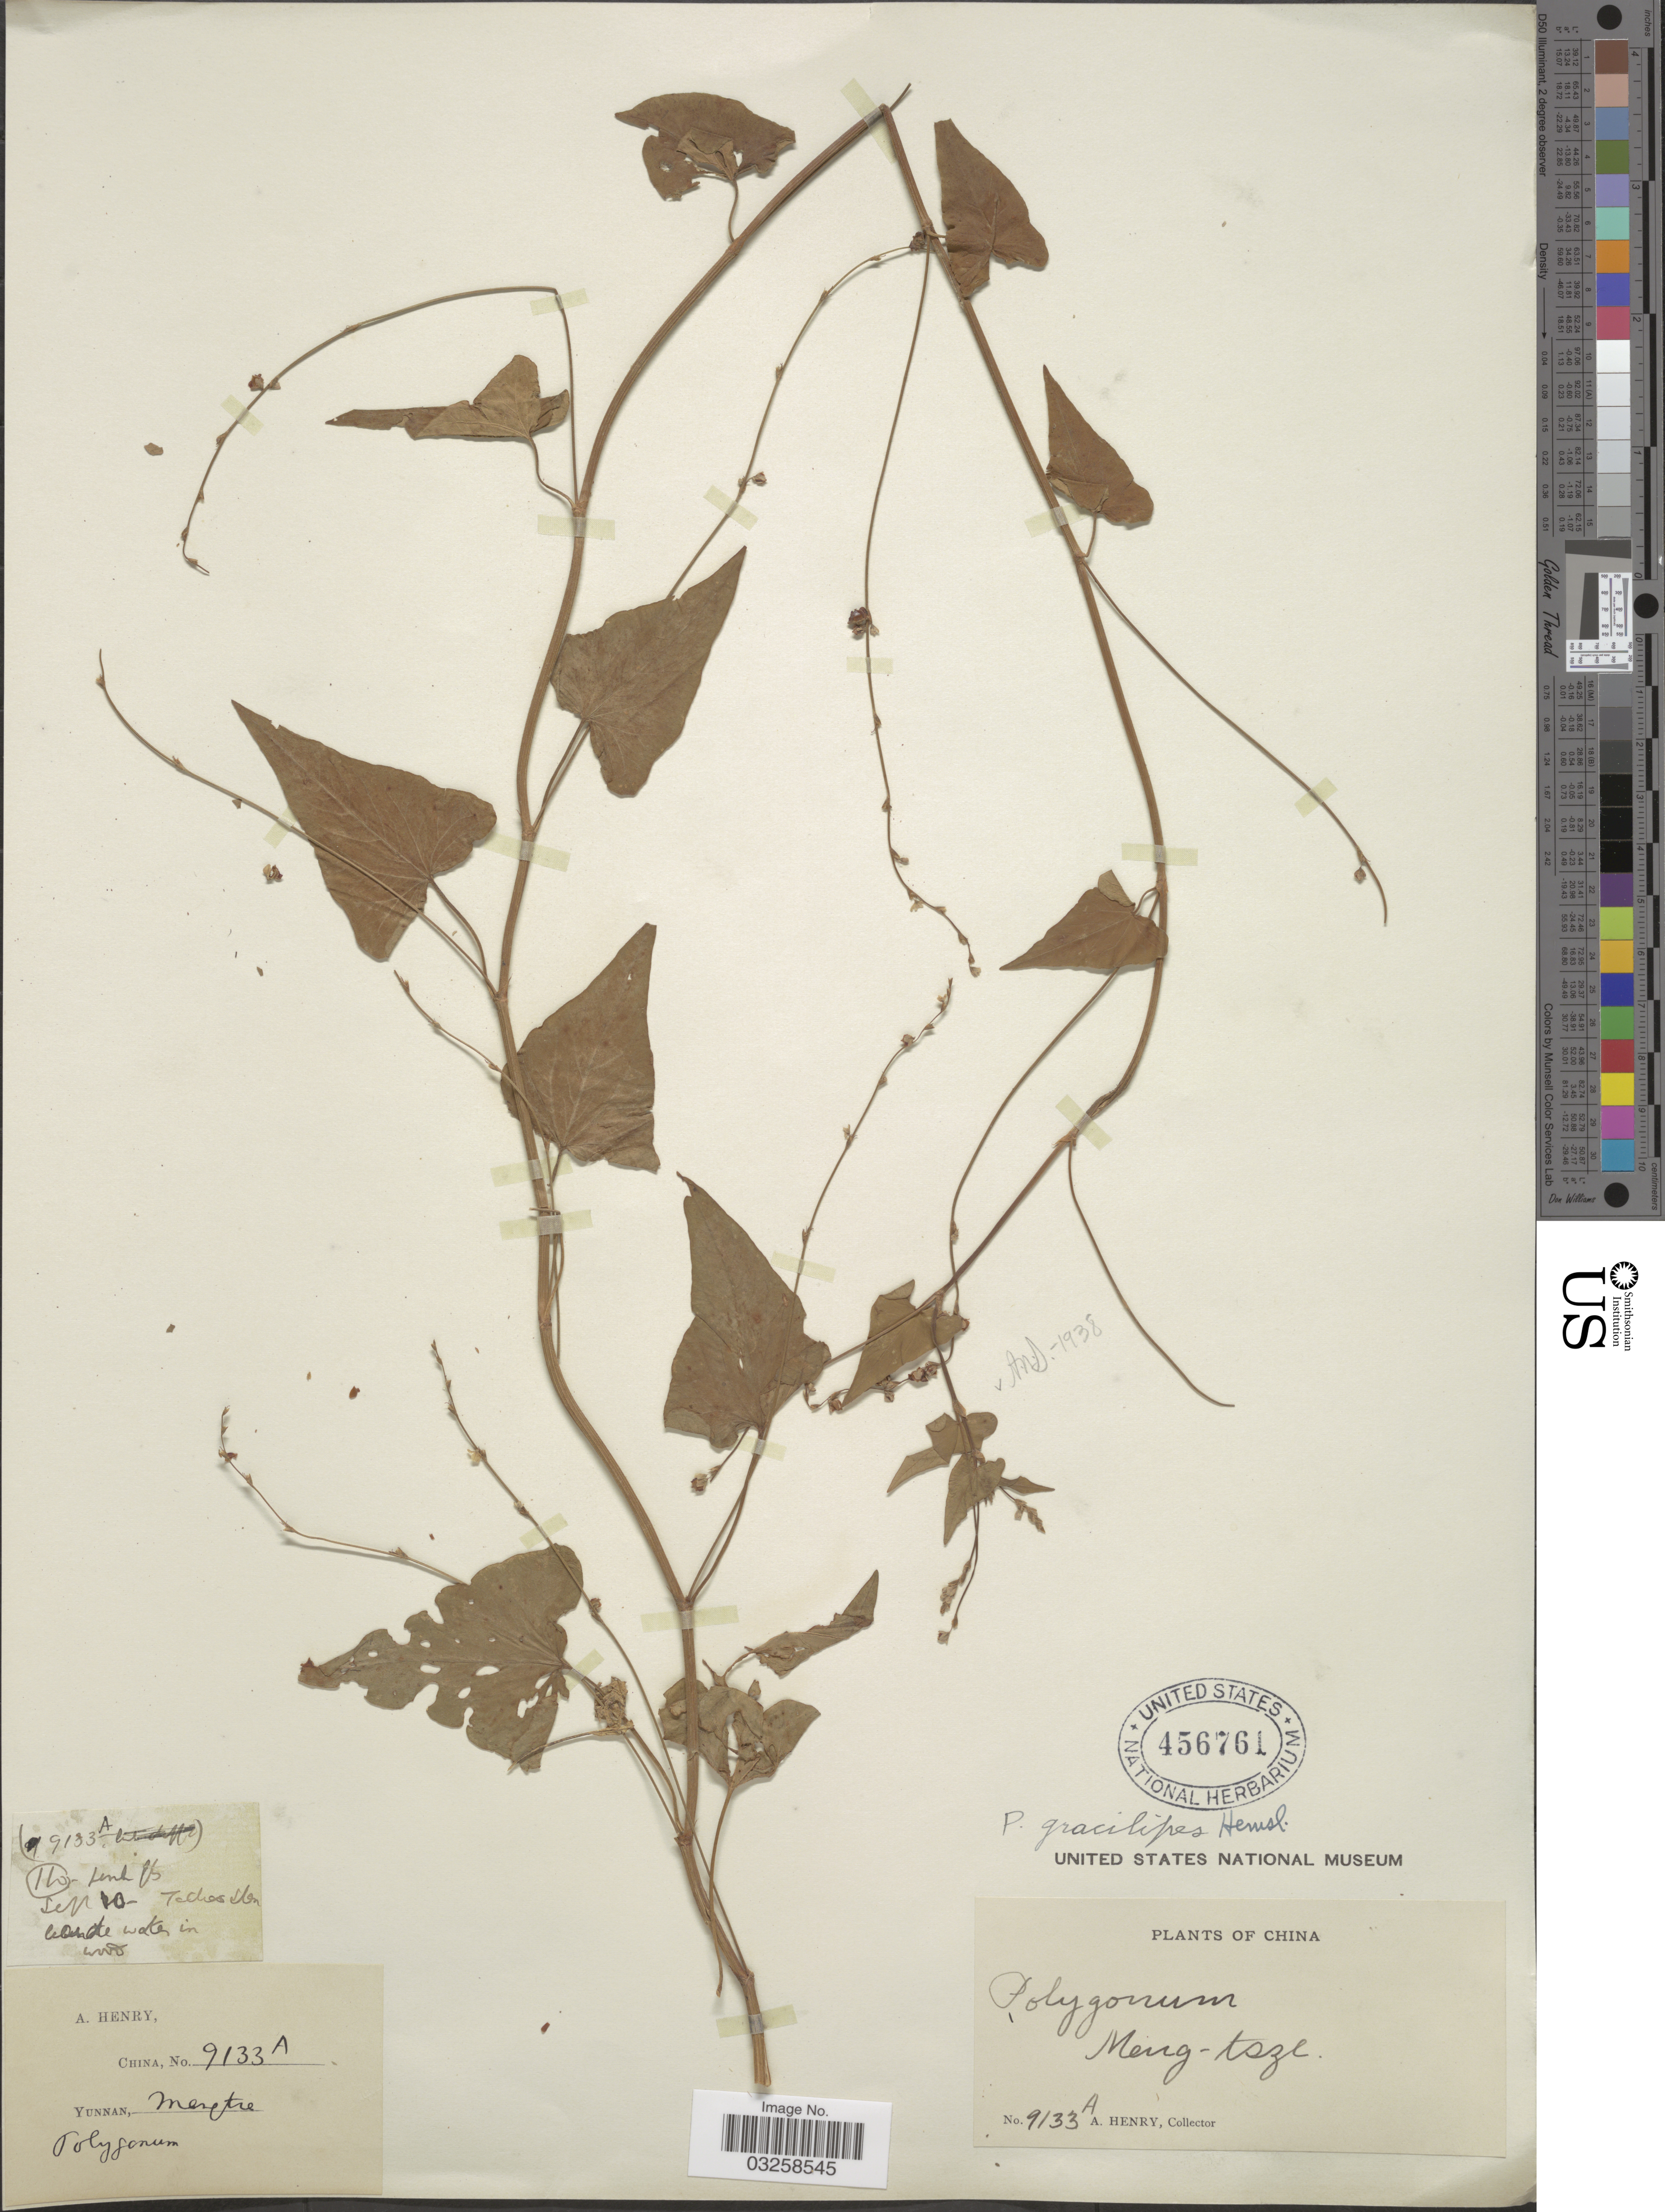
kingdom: Plantae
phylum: Tracheophyta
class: Magnoliopsida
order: Caryophyllales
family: Polygonaceae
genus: Polygonum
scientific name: Polygonum gracilipes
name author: Hemsl. in F.B. Forbes & Hemsl.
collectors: A. Henry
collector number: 9133 A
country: China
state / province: Yunnan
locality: Meng-tsze.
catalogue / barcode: US 456761